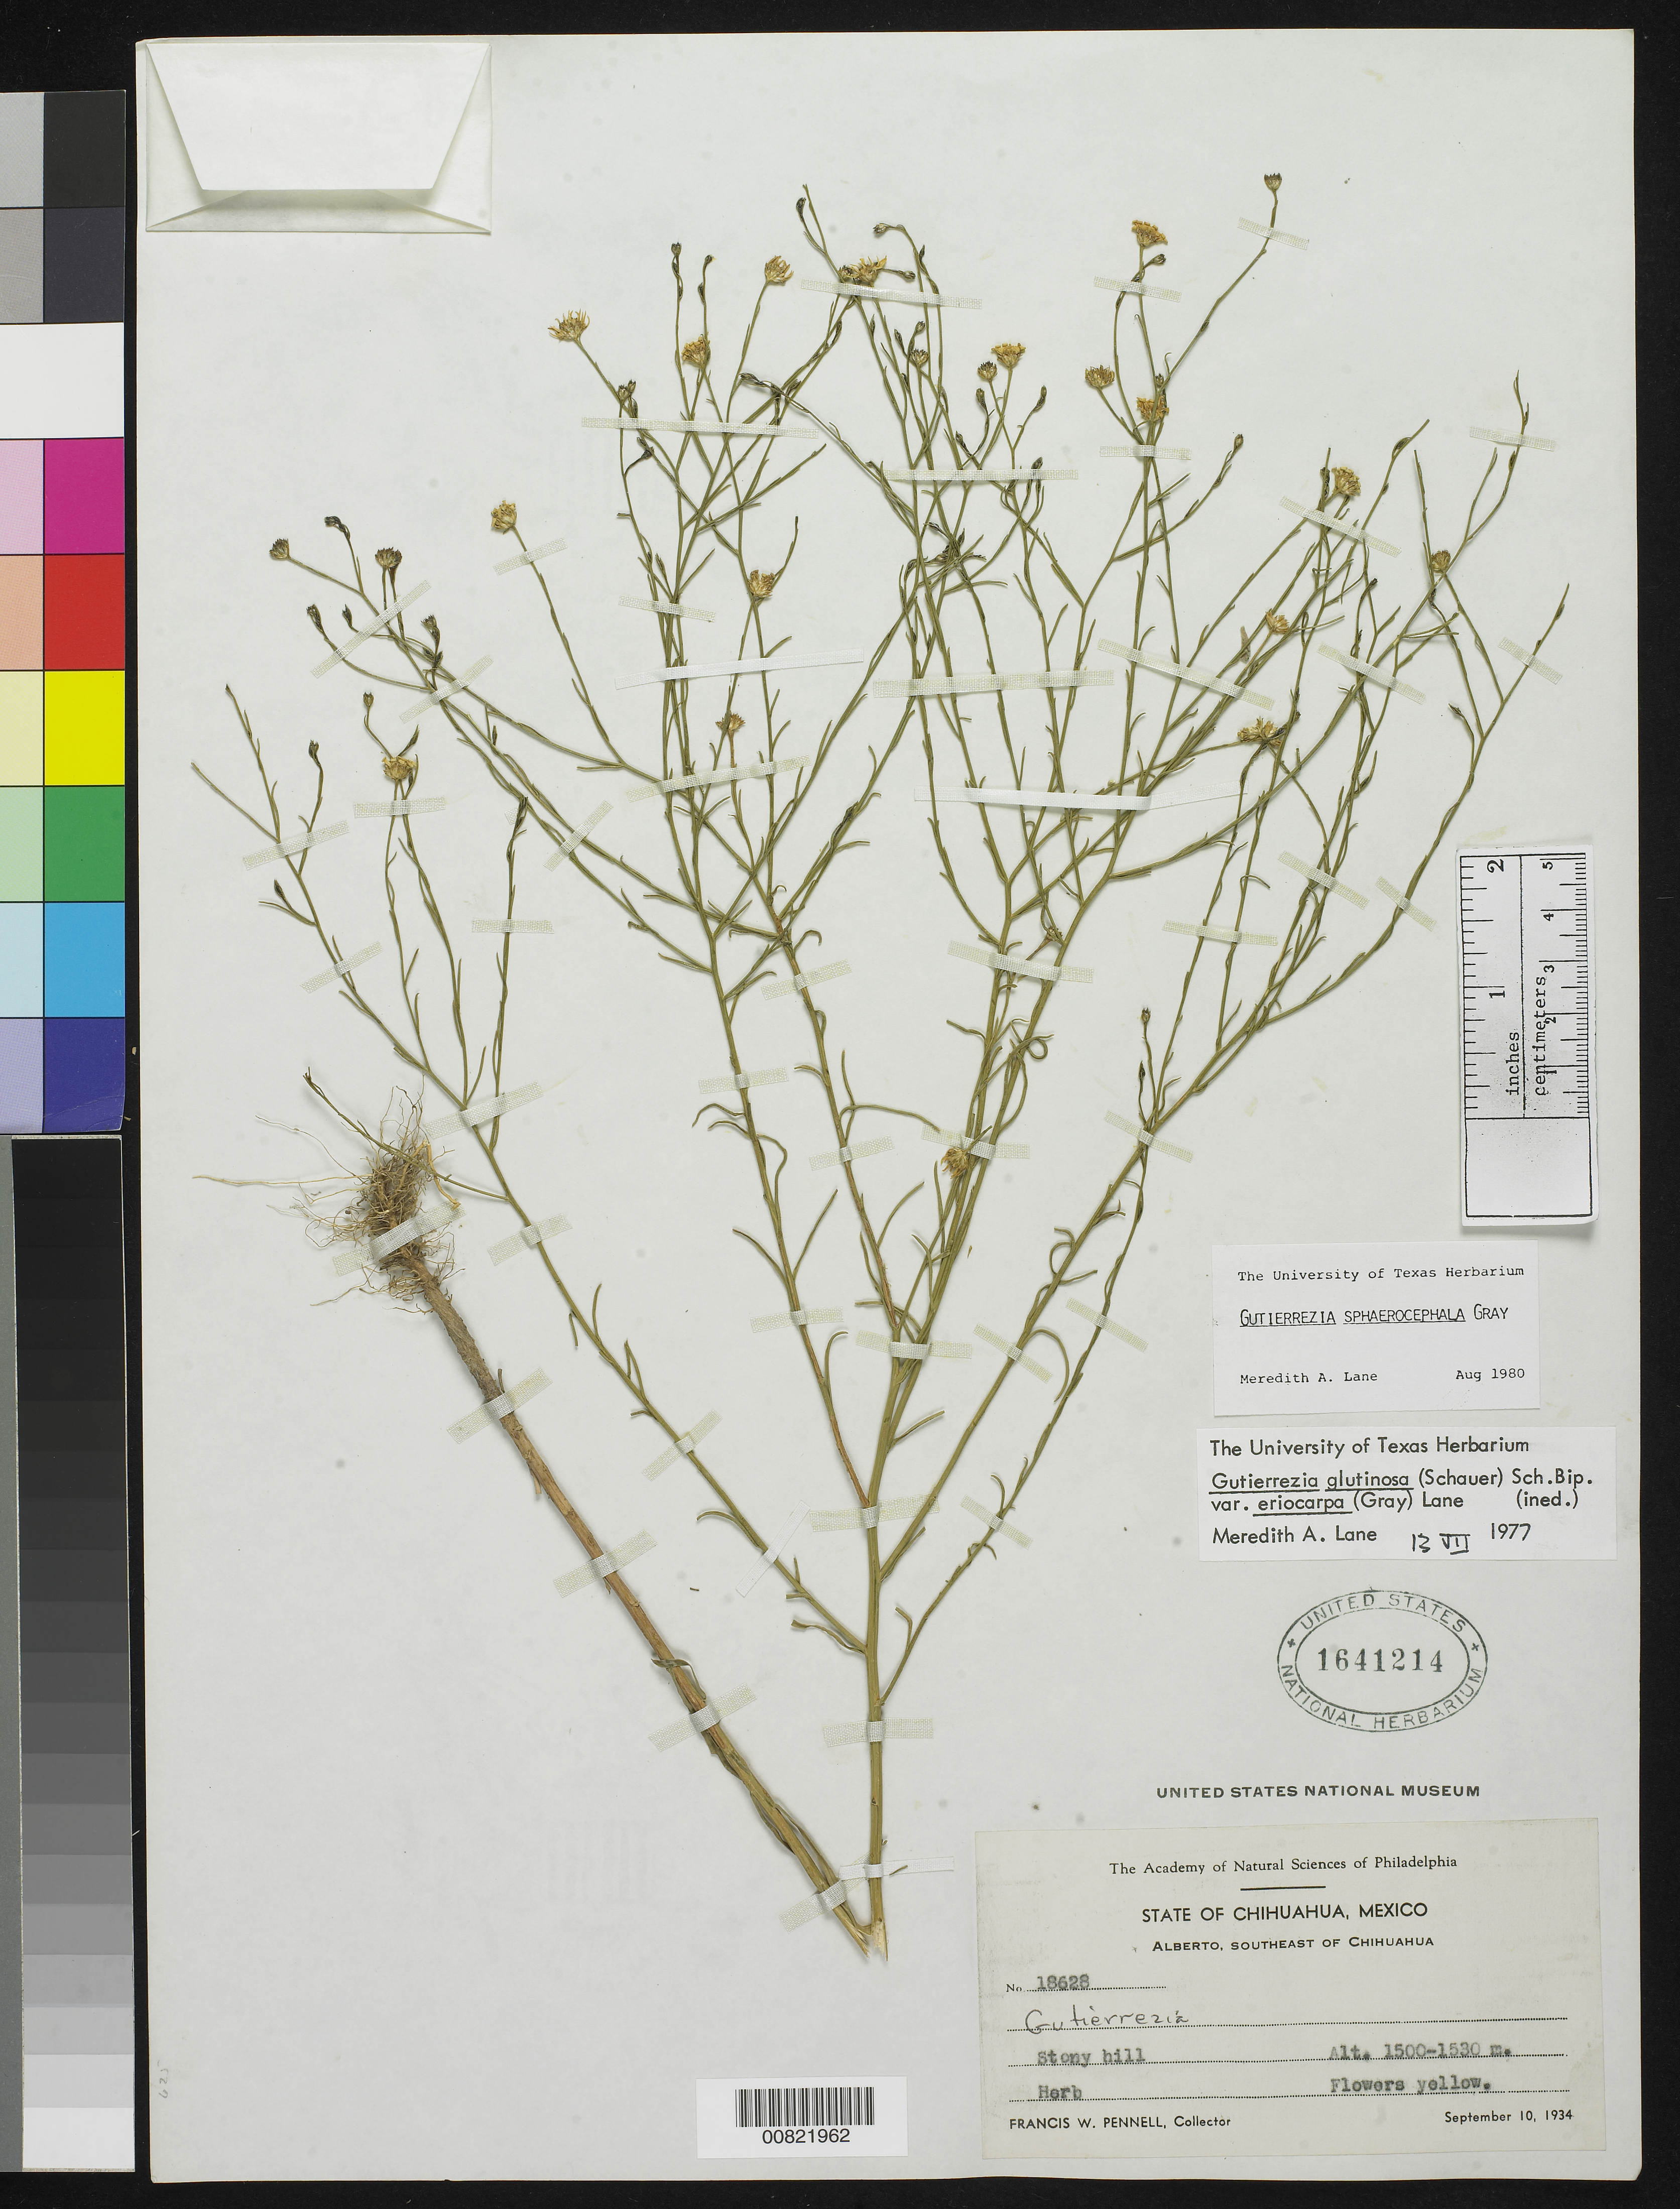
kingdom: Plantae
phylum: Tracheophyta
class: Magnoliopsida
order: Asterales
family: Asteraceae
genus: Gutierrezia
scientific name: Gutierrezia sphaerocephala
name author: A. Gray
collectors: F. W. Pennell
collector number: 18628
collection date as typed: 10 Sep 1934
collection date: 1934-09-10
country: Mexico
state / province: Chihuahua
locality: Alberto, Southeast of Chihuahua.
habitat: Stony hill.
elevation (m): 1530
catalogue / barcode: US 1641214